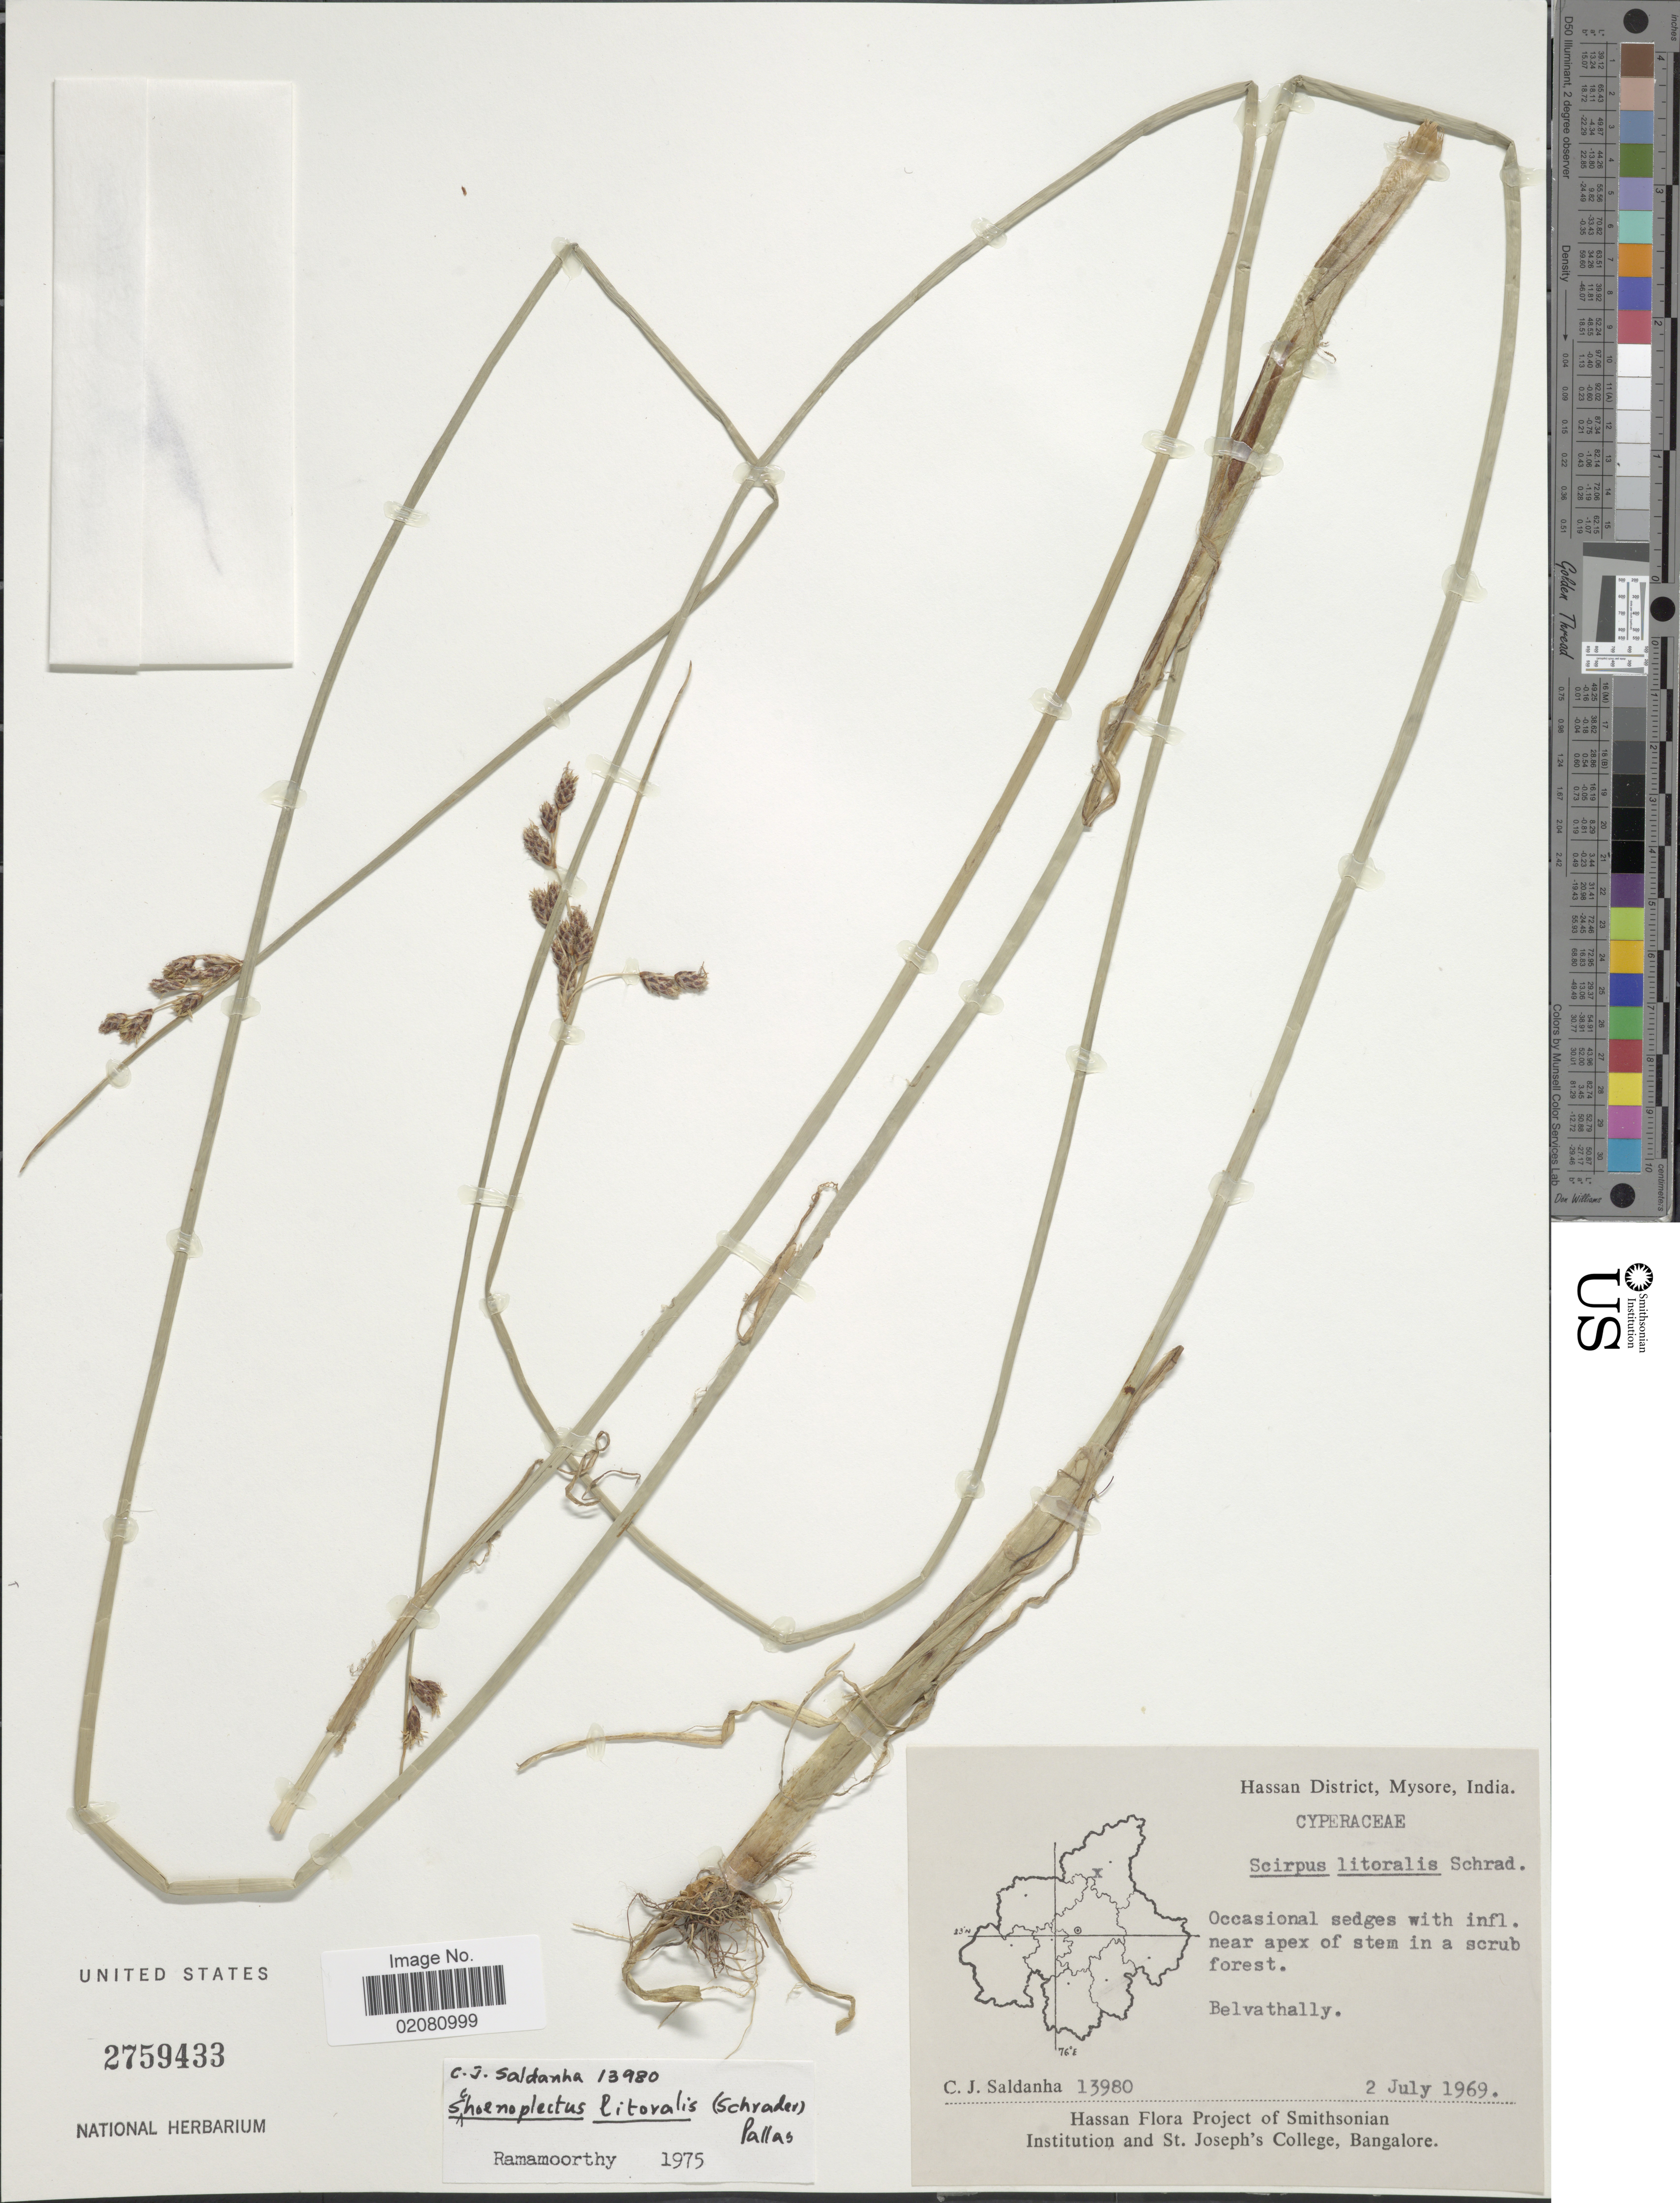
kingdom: Plantae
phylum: Tracheophyta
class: Liliopsida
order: Poales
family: Cyperaceae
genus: Schoenoplectus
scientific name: Schoenoplectus litoralis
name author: (Schrad.) Palla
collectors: C. J. Saldanha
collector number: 13980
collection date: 1969-07-02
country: India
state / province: Karnataka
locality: Hassan District, Mysore, India, Belvathally.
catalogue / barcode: US 2759433